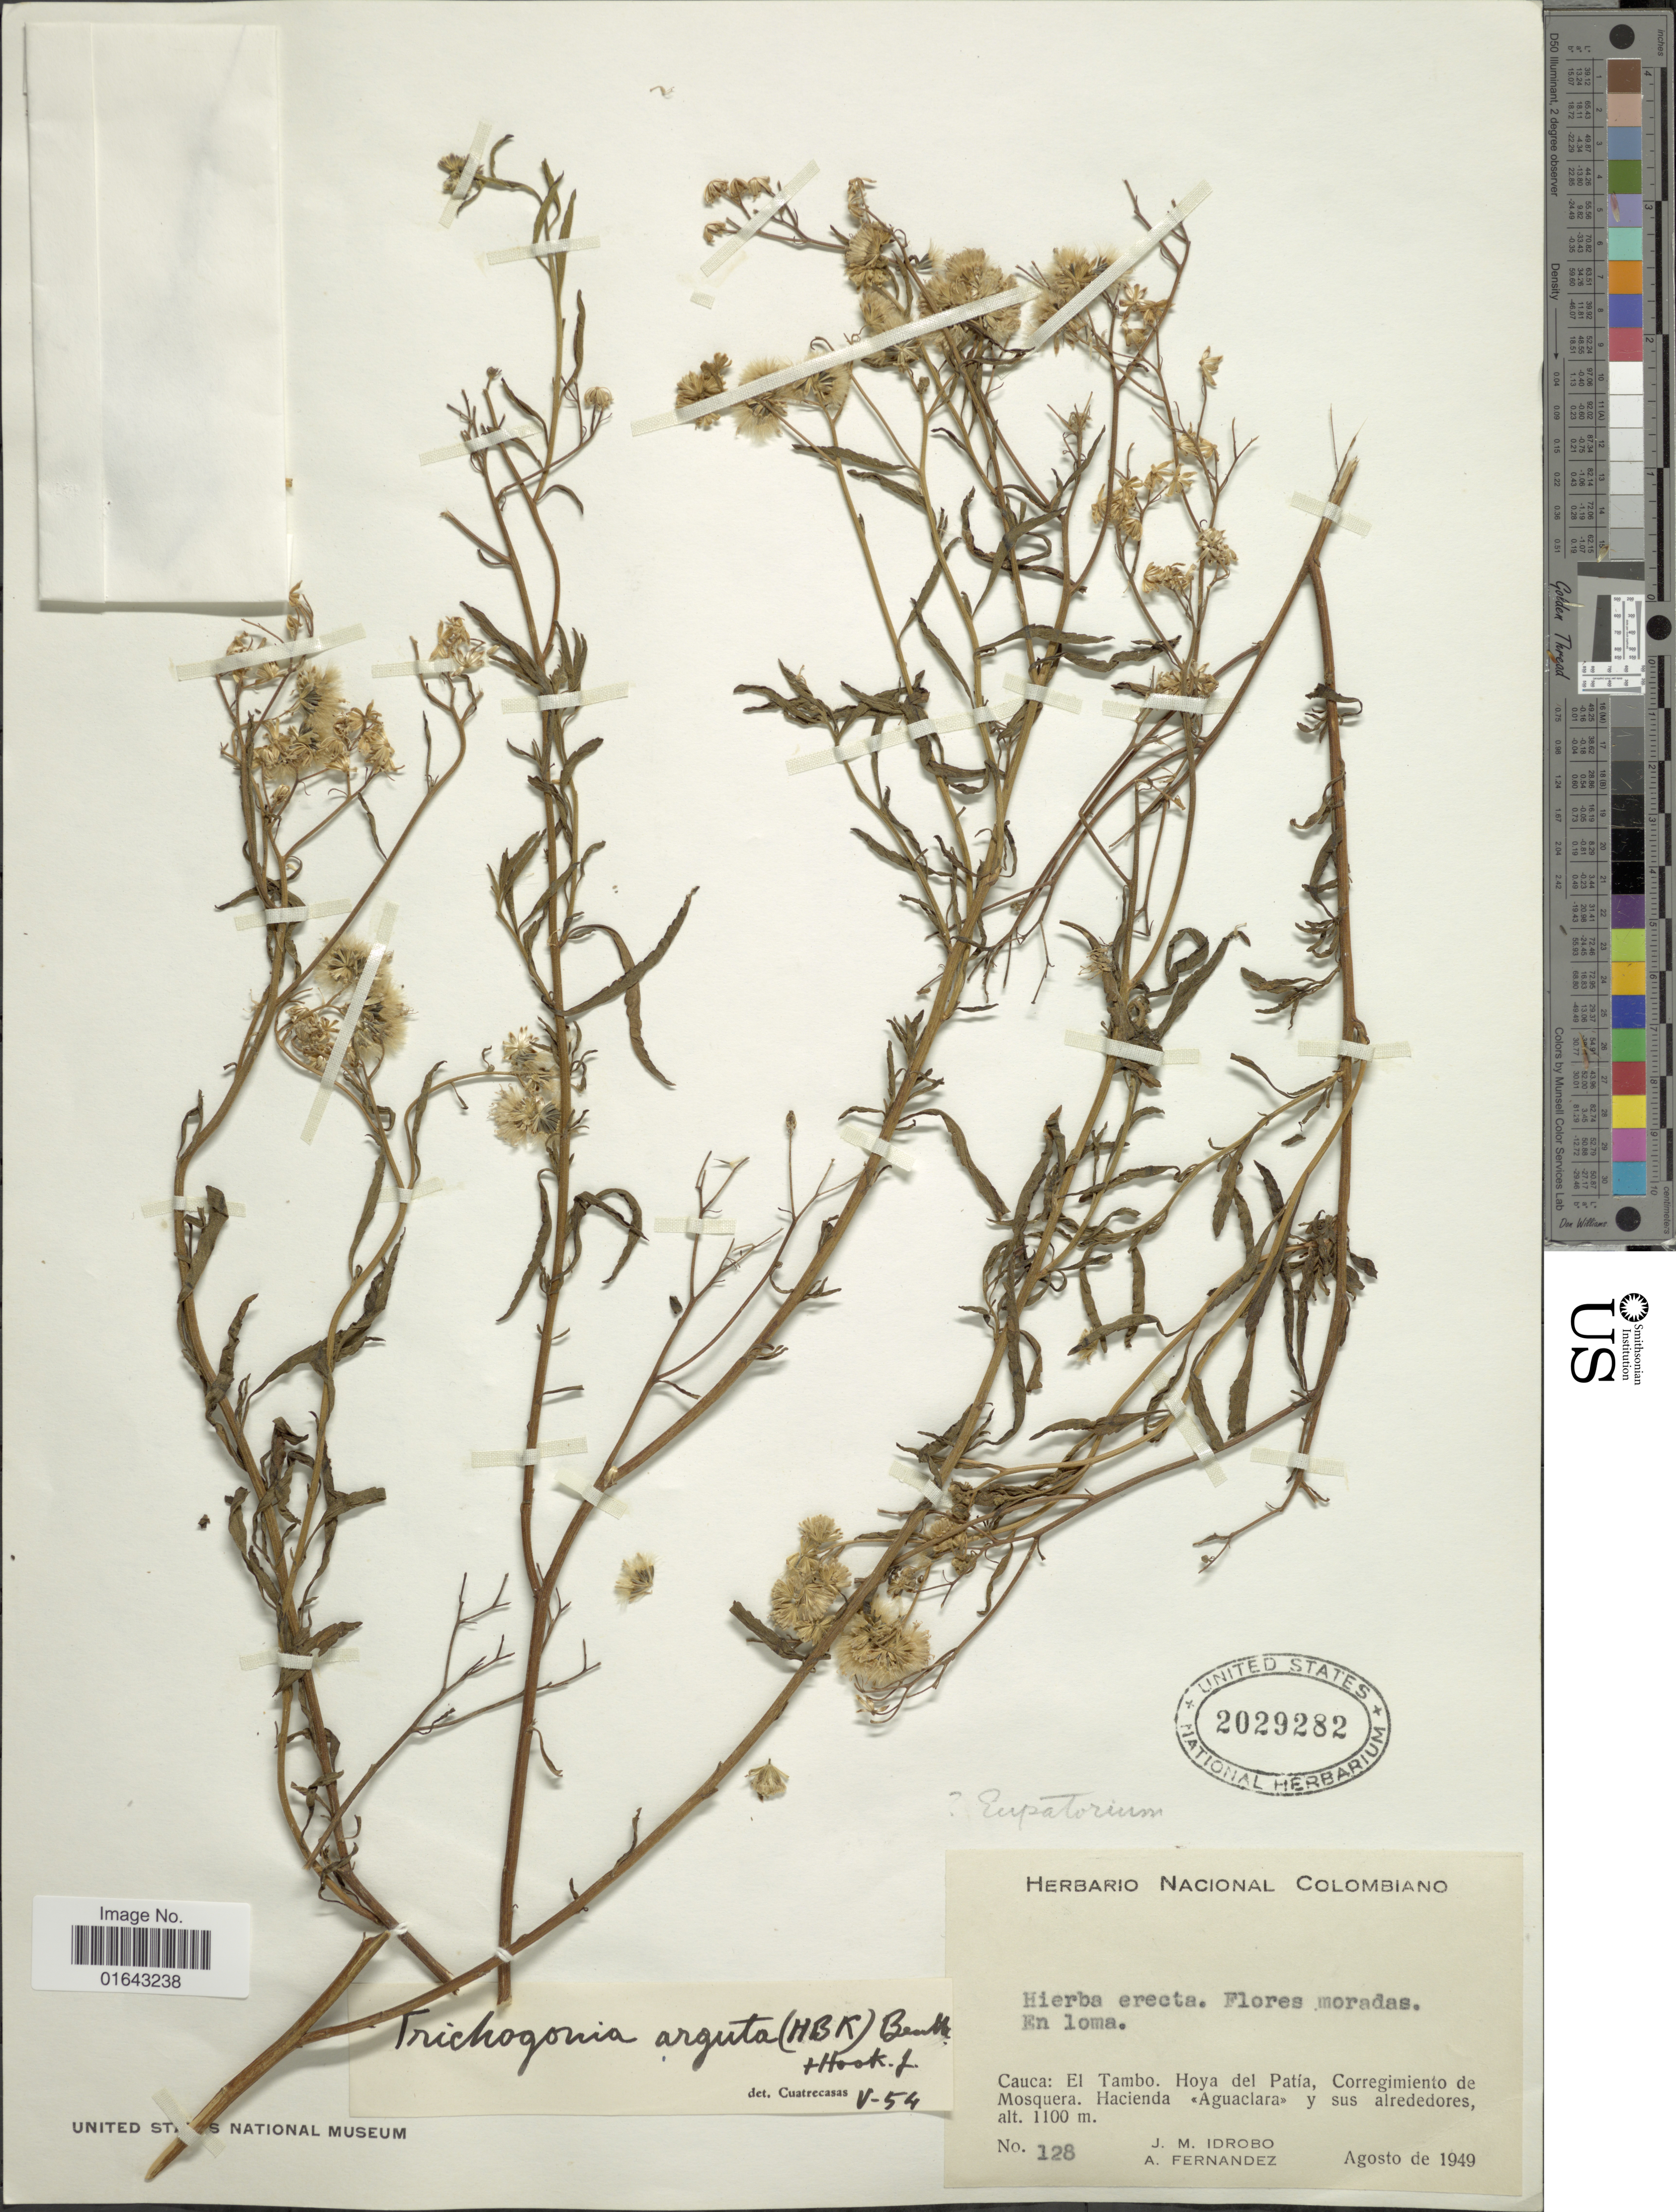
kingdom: Plantae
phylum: Tracheophyta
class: Magnoliopsida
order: Asterales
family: Asteraceae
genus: Trichogonia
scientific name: Trichogonia arguta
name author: (Kunth) Benth. & Hook. f. ex Klatt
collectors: J. M. Idrobo & A. Fernandez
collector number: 128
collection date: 1949-08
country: Colombia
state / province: Cauca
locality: Cauca: El Tambo. Hoya del Patia, Corregimiento de Mosquera. Hacienda <<Aguaclara>> y sus alrededores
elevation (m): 1100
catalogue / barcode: US 2029282